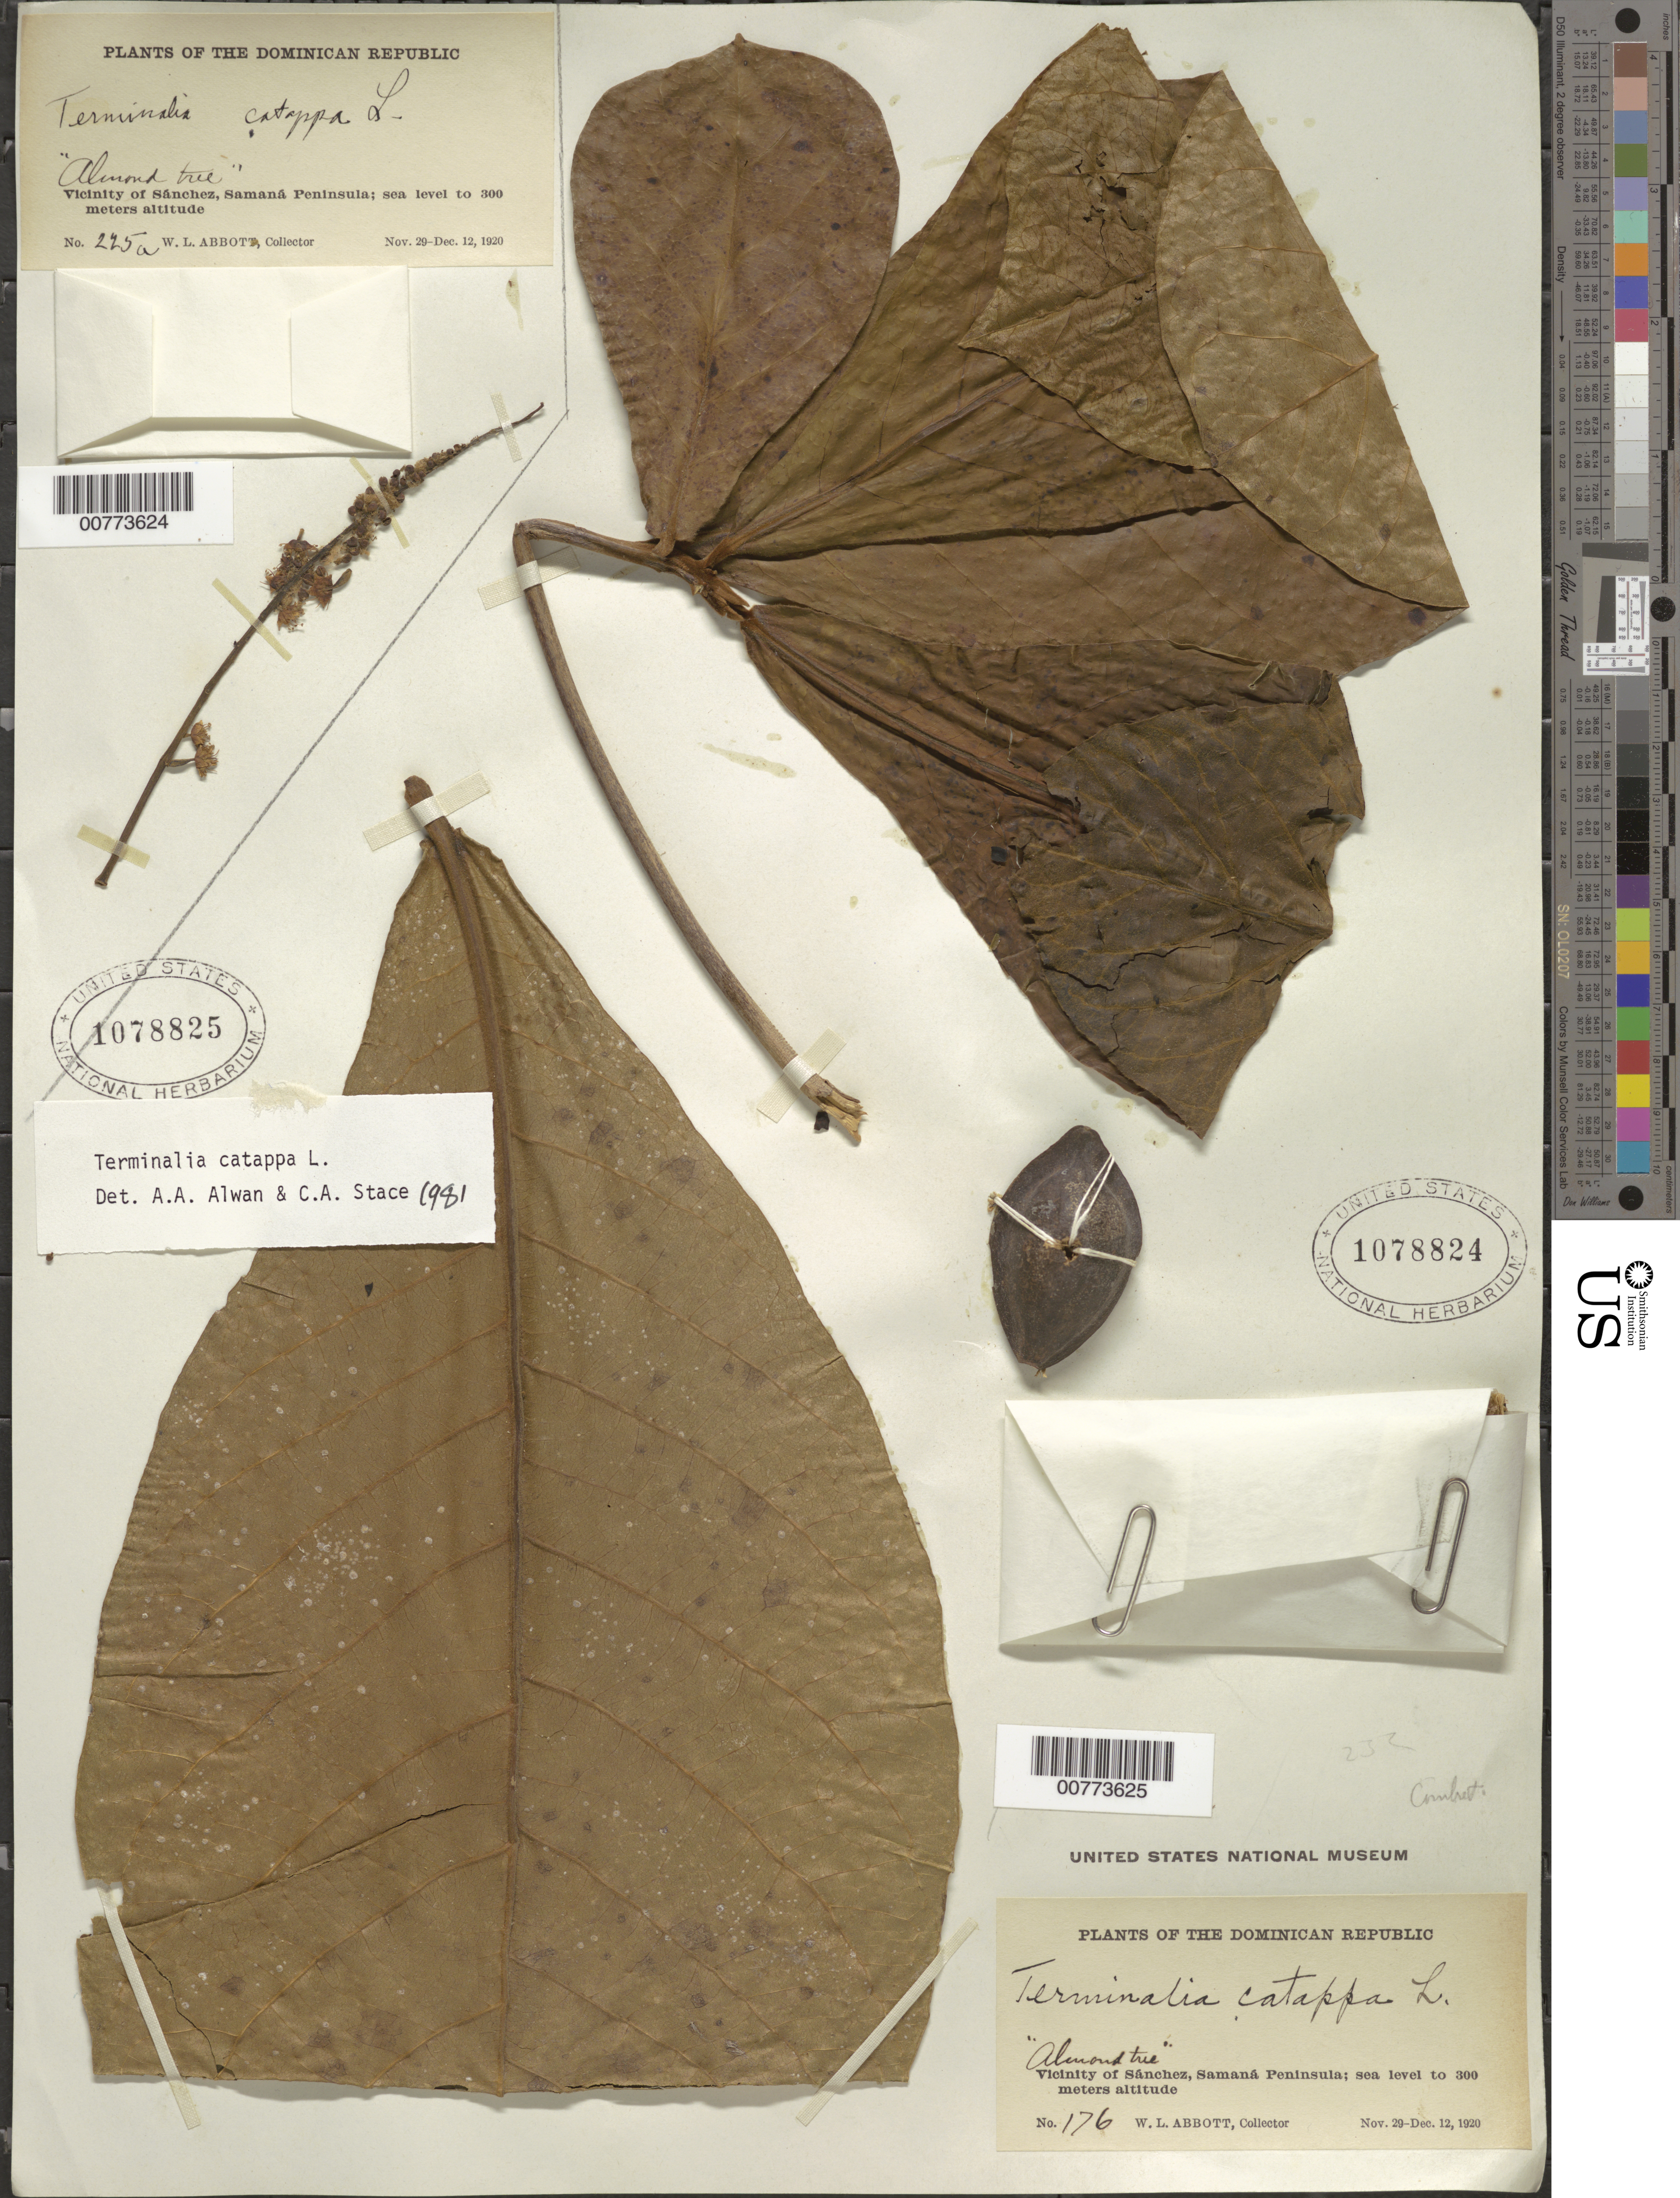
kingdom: Plantae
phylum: Tracheophyta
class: Magnoliopsida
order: Myrtales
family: Combretaceae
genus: Terminalia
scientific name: Terminalia catappa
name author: L.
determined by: Alwan, A. R.; Stace, C. A.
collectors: W. L. Abbott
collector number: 225a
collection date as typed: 29 Dec 1920 to 12 Dec 1920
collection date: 1920-12-12/1920-12-29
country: Dominican Republic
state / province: Samana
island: Hispaniola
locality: Samaná Peninsula, vicinity of Sánchez.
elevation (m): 0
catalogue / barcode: US 1078825